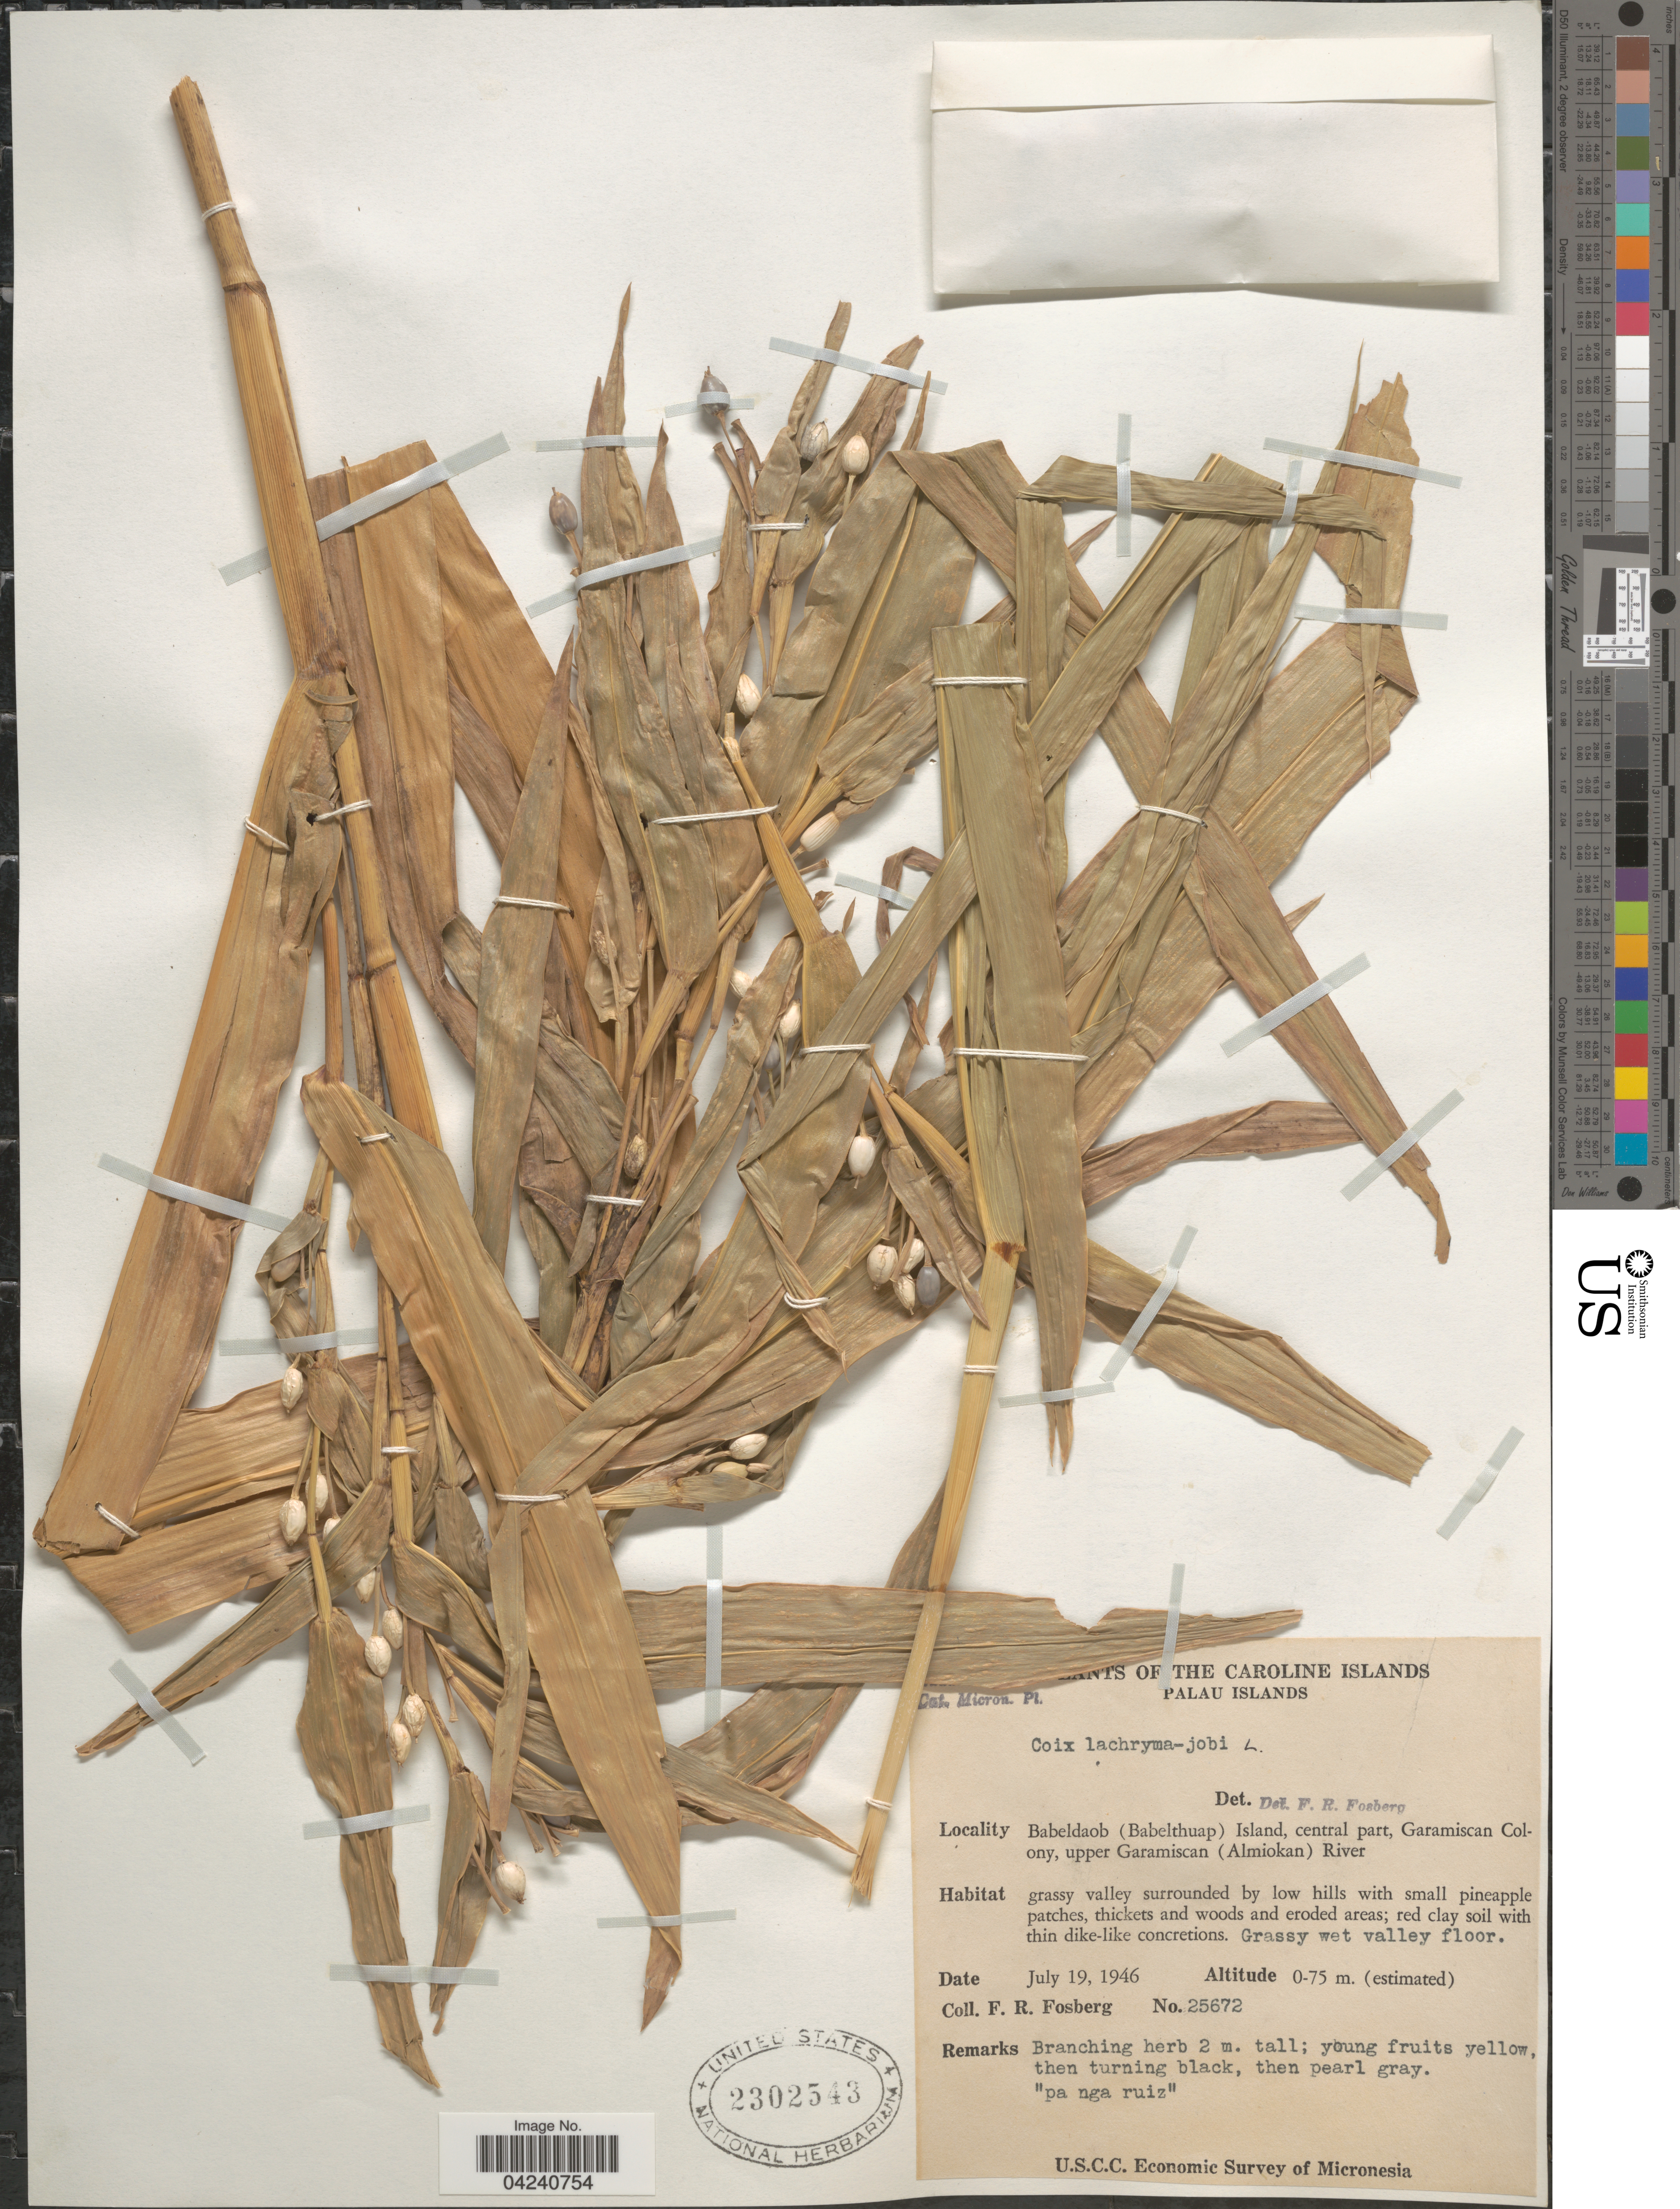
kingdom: Plantae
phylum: Tracheophyta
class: Liliopsida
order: Poales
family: Poaceae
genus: Coix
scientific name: Coix lacryma-jobi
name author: L.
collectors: F. R. Fosberg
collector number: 25672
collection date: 1946-07-19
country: Palau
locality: The Caroline Islands. Palau Islands. Babeldaob (Babelthuap) Island, central part, Garamiscan Colony, upper Garamiscan (Almiokan) River. U.S.C.C. Economic Survey of Micronesia.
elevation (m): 0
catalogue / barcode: US 2302543